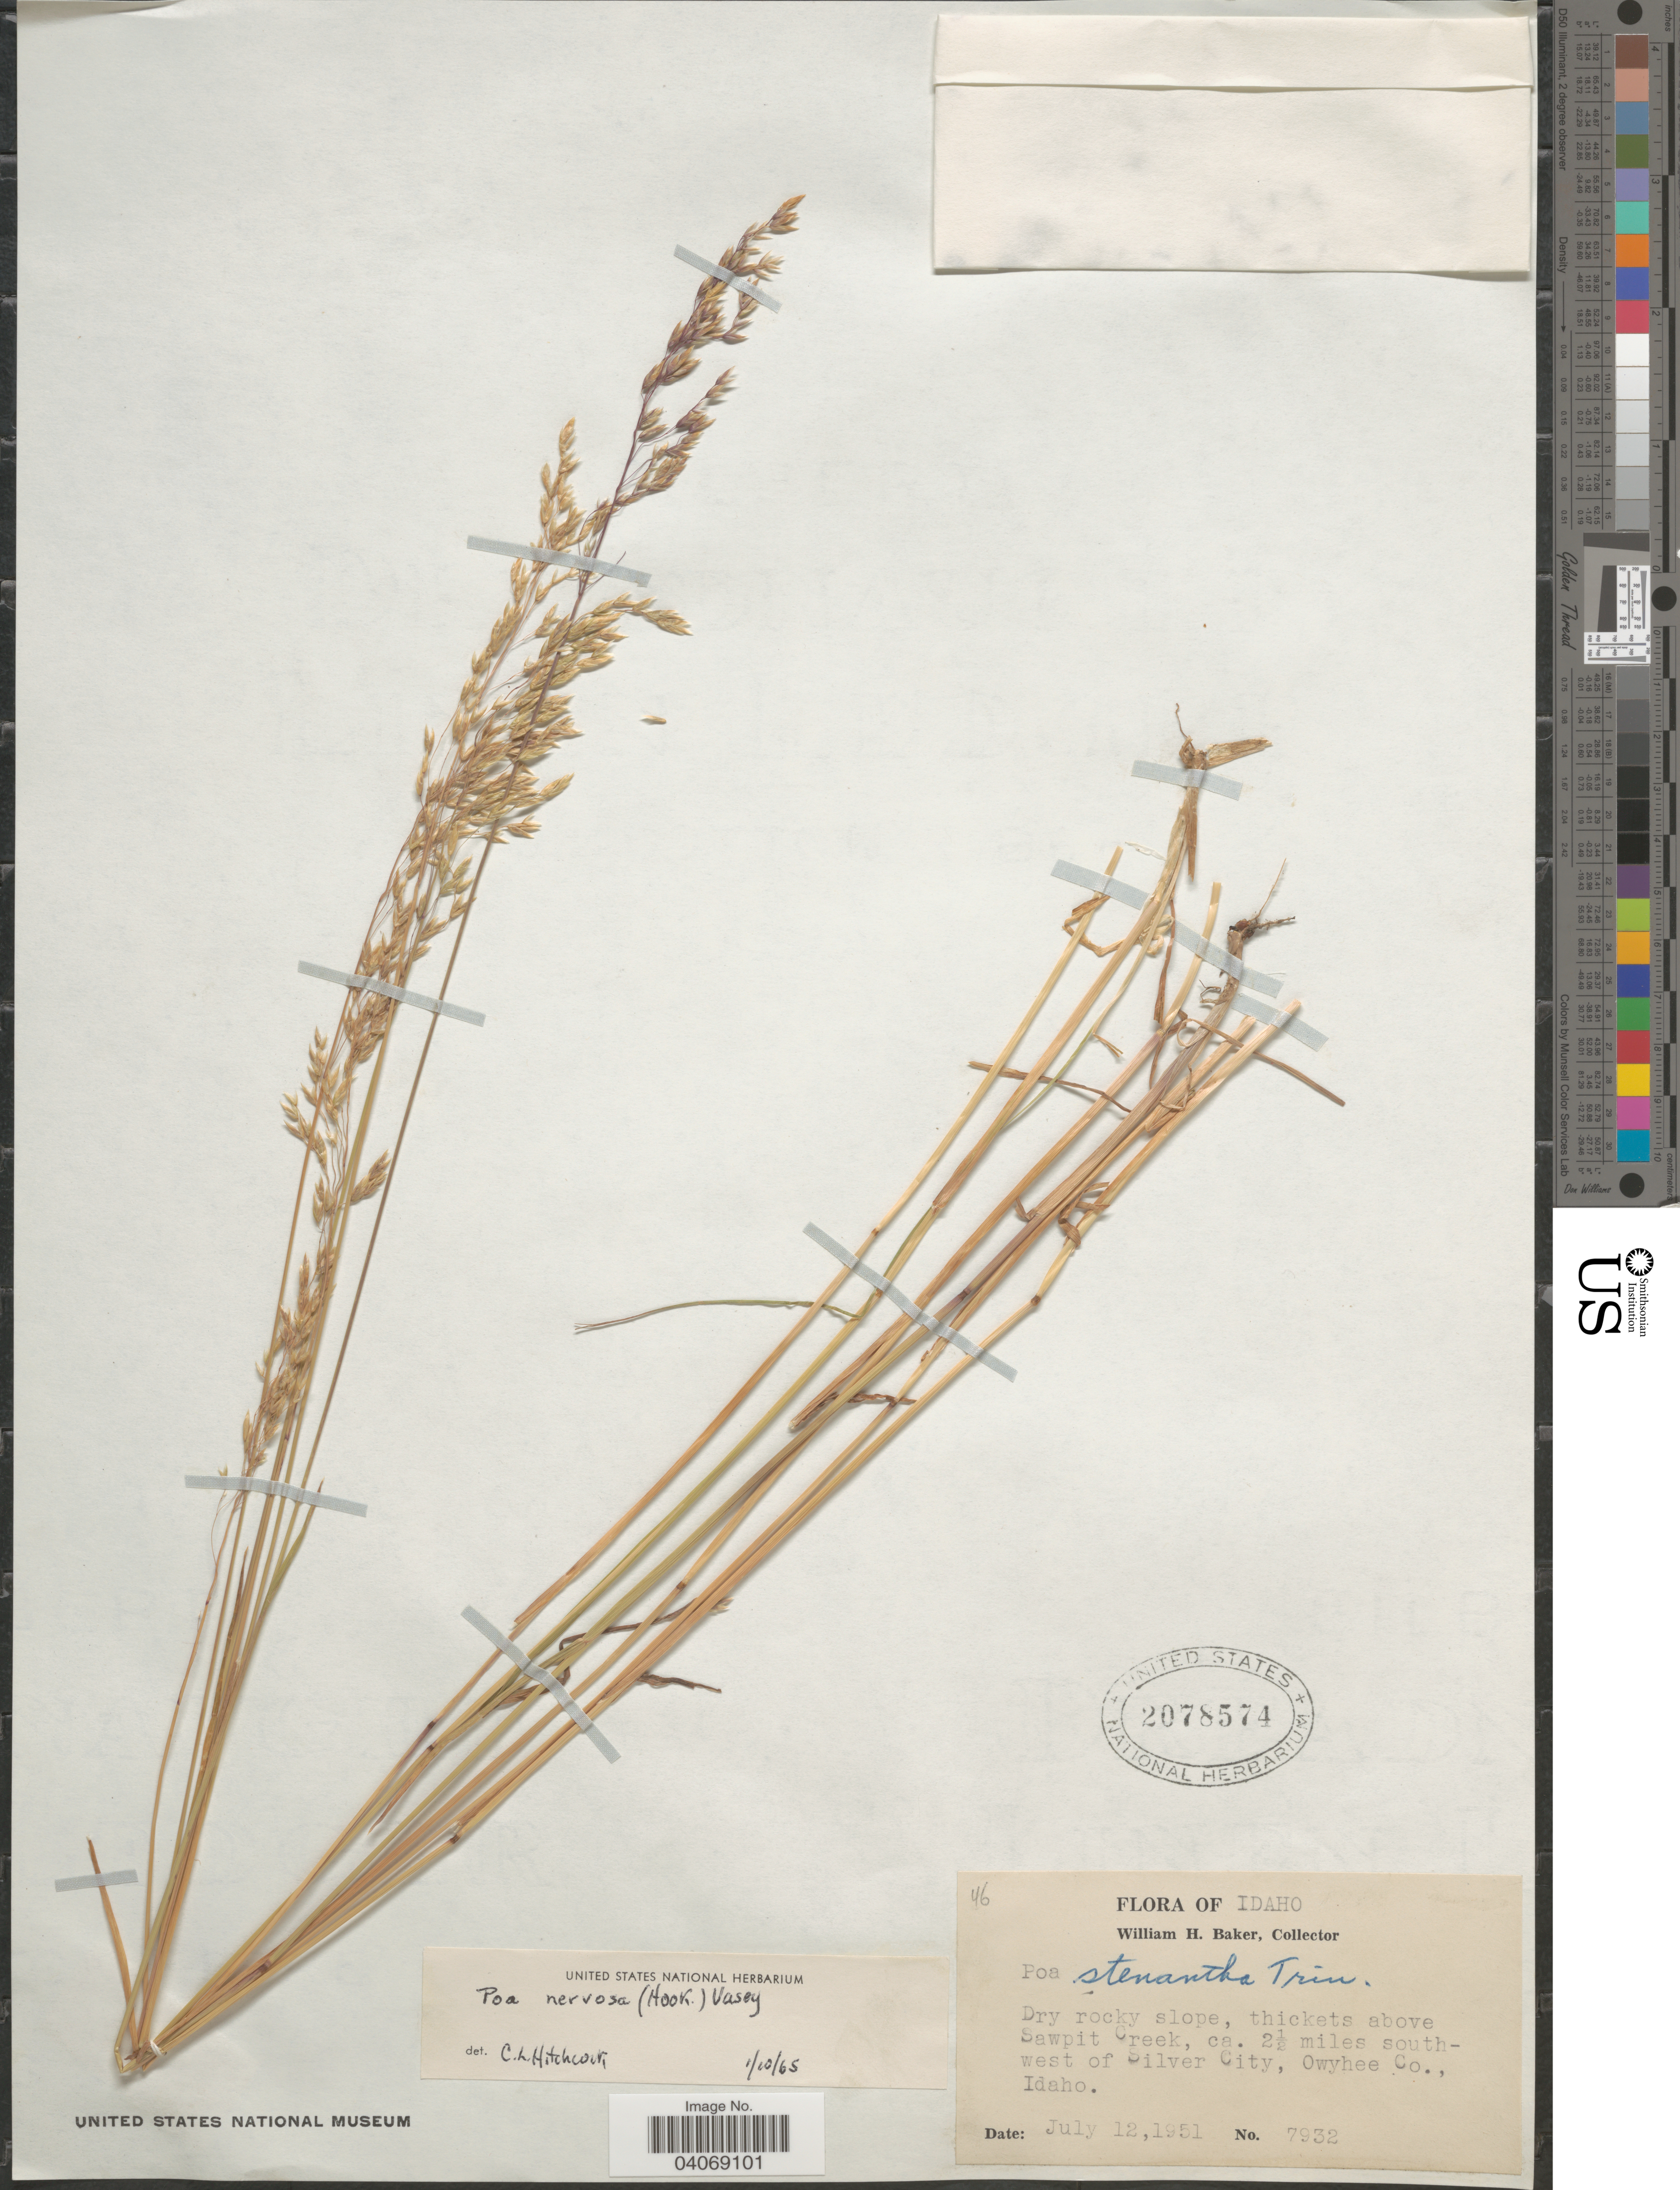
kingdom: Plantae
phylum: Tracheophyta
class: Liliopsida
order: Poales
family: Poaceae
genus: Poa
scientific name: Poa wheeleri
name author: Vasey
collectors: W. H. Baker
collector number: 7932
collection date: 1951-07-12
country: United States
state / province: Idaho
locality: Dry rocky slope, thickets above Sawpit Creek, ca. 2½ miles southwest of Silver City, Owyhee Co.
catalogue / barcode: US 2078574